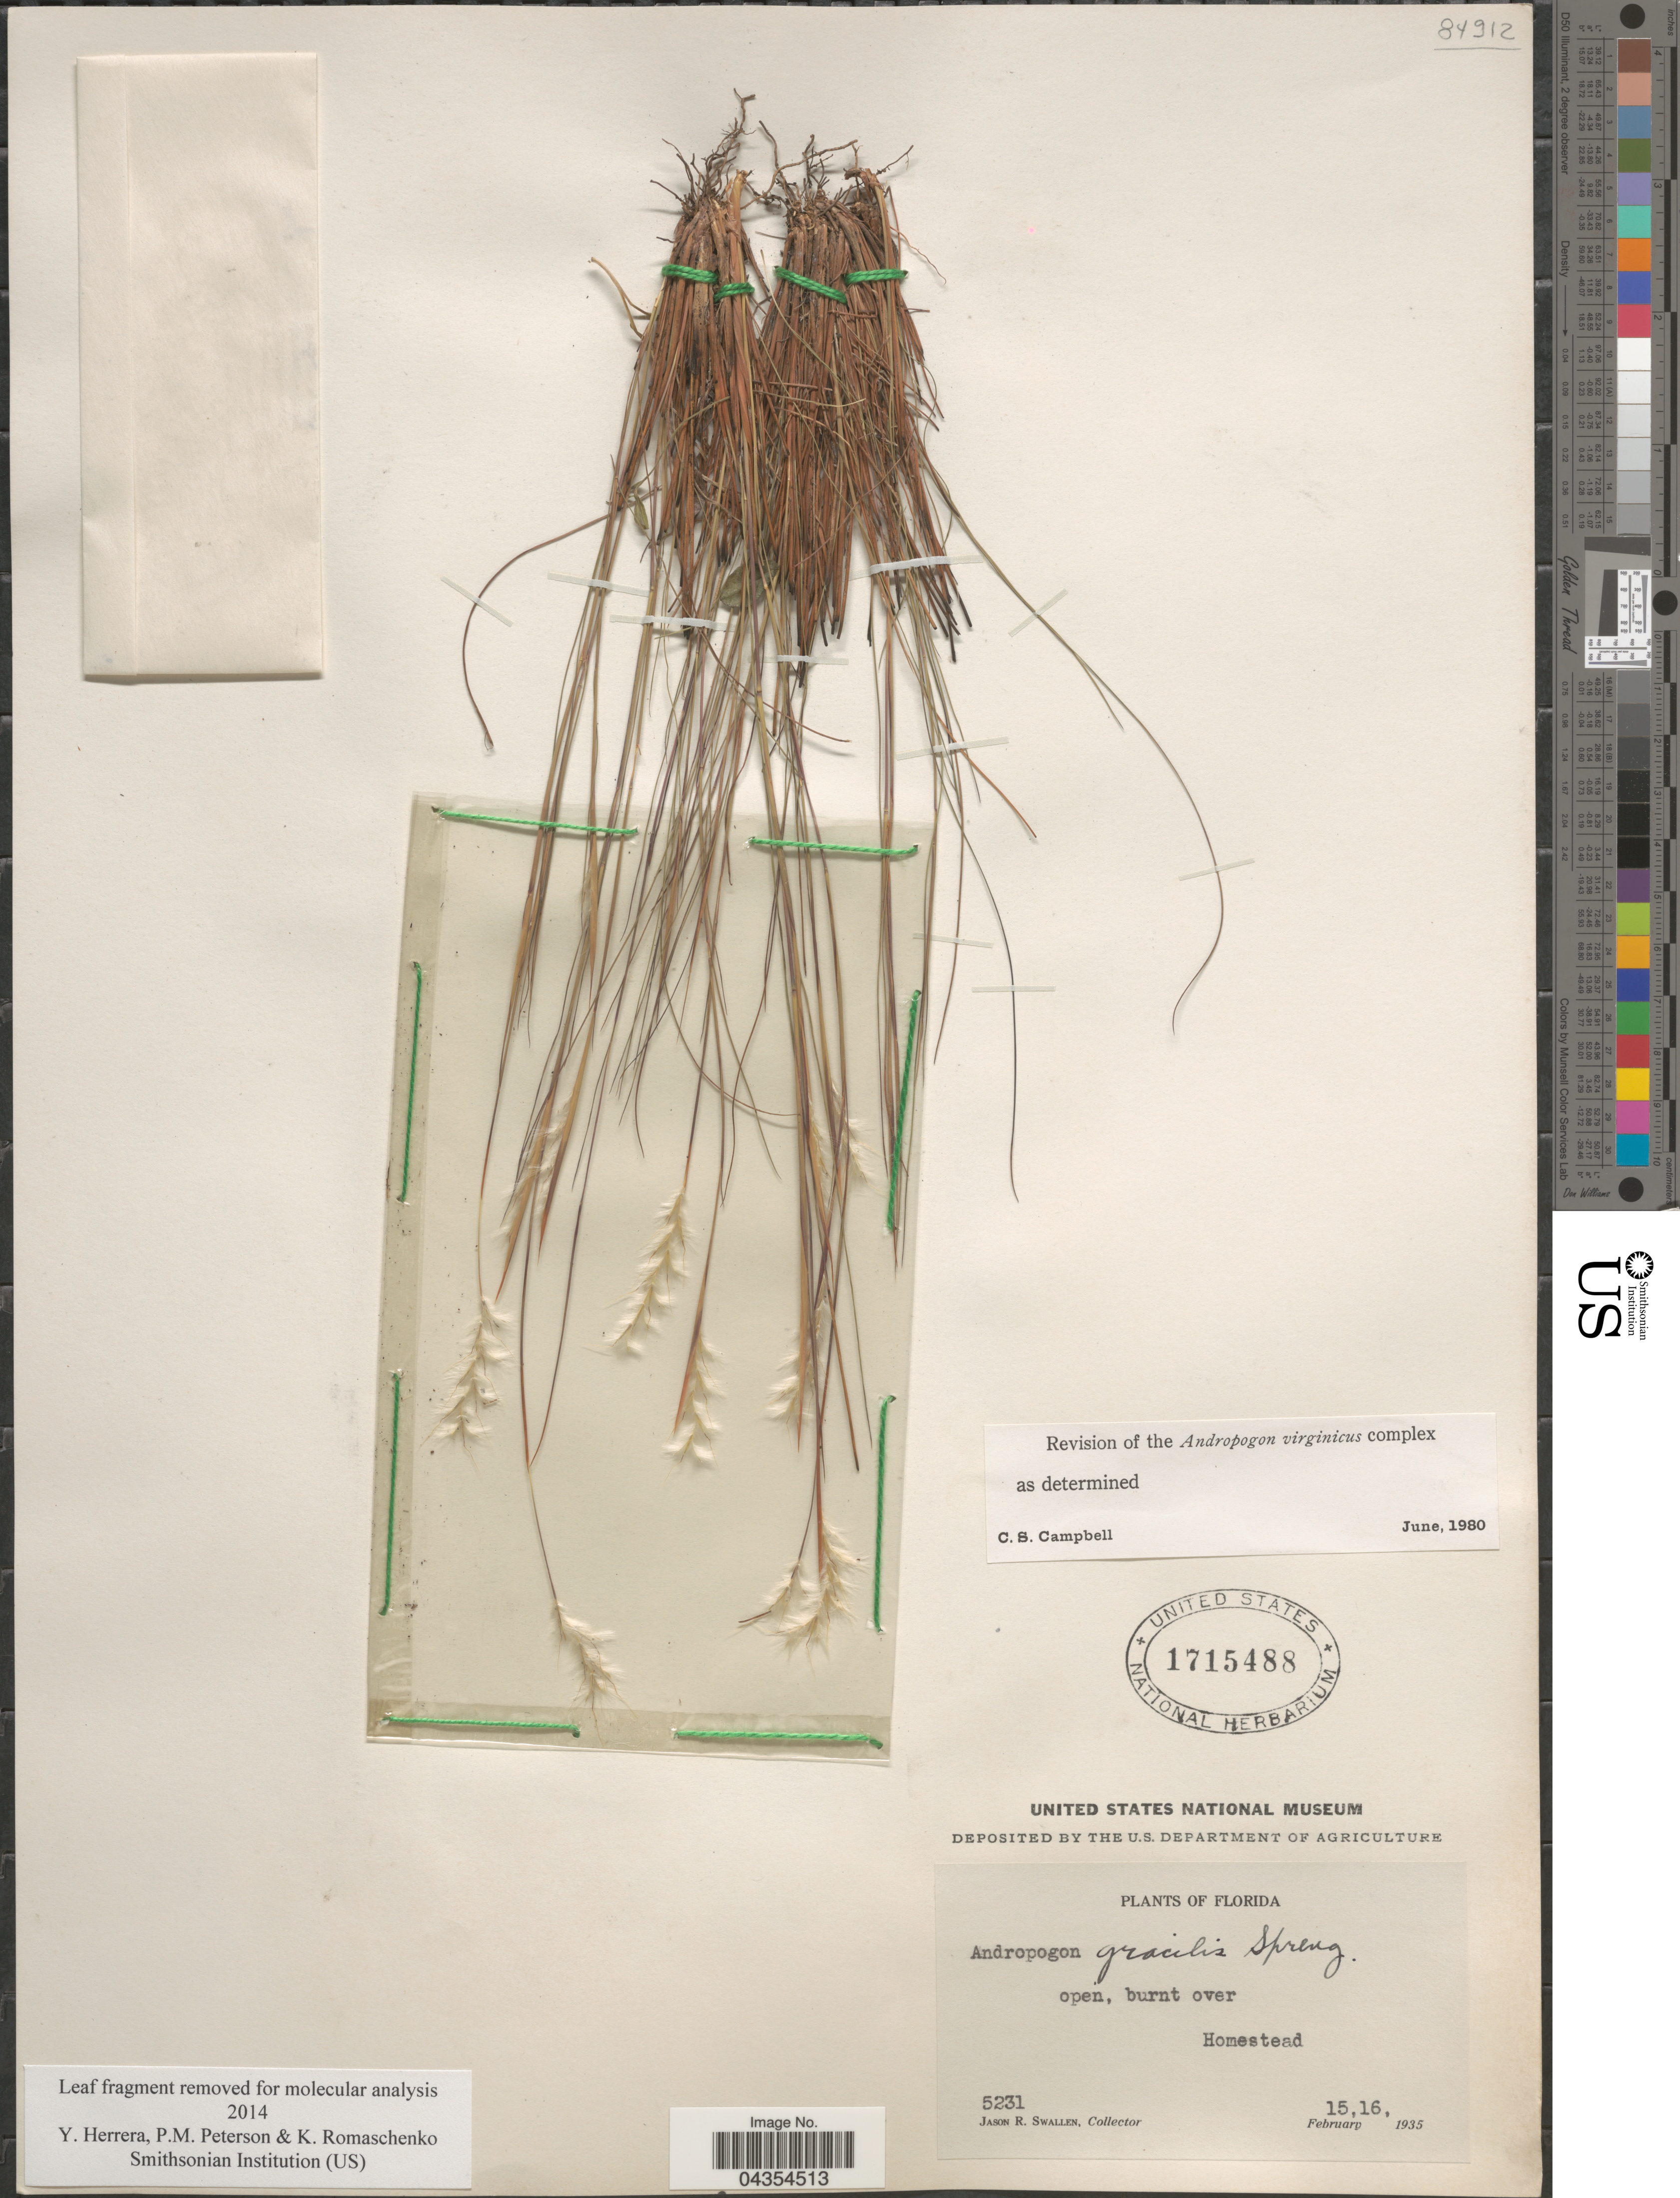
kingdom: Plantae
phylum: Tracheophyta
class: Liliopsida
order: Poales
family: Poaceae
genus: Schizachyrium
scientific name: Schizachyrium gracile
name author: (Spreng.) Nash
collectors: J. R. Swallen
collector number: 5231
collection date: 1935-02-15/1935-02-16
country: United States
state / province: Florida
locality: Open, burnt over Homestead.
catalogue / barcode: US 1715488